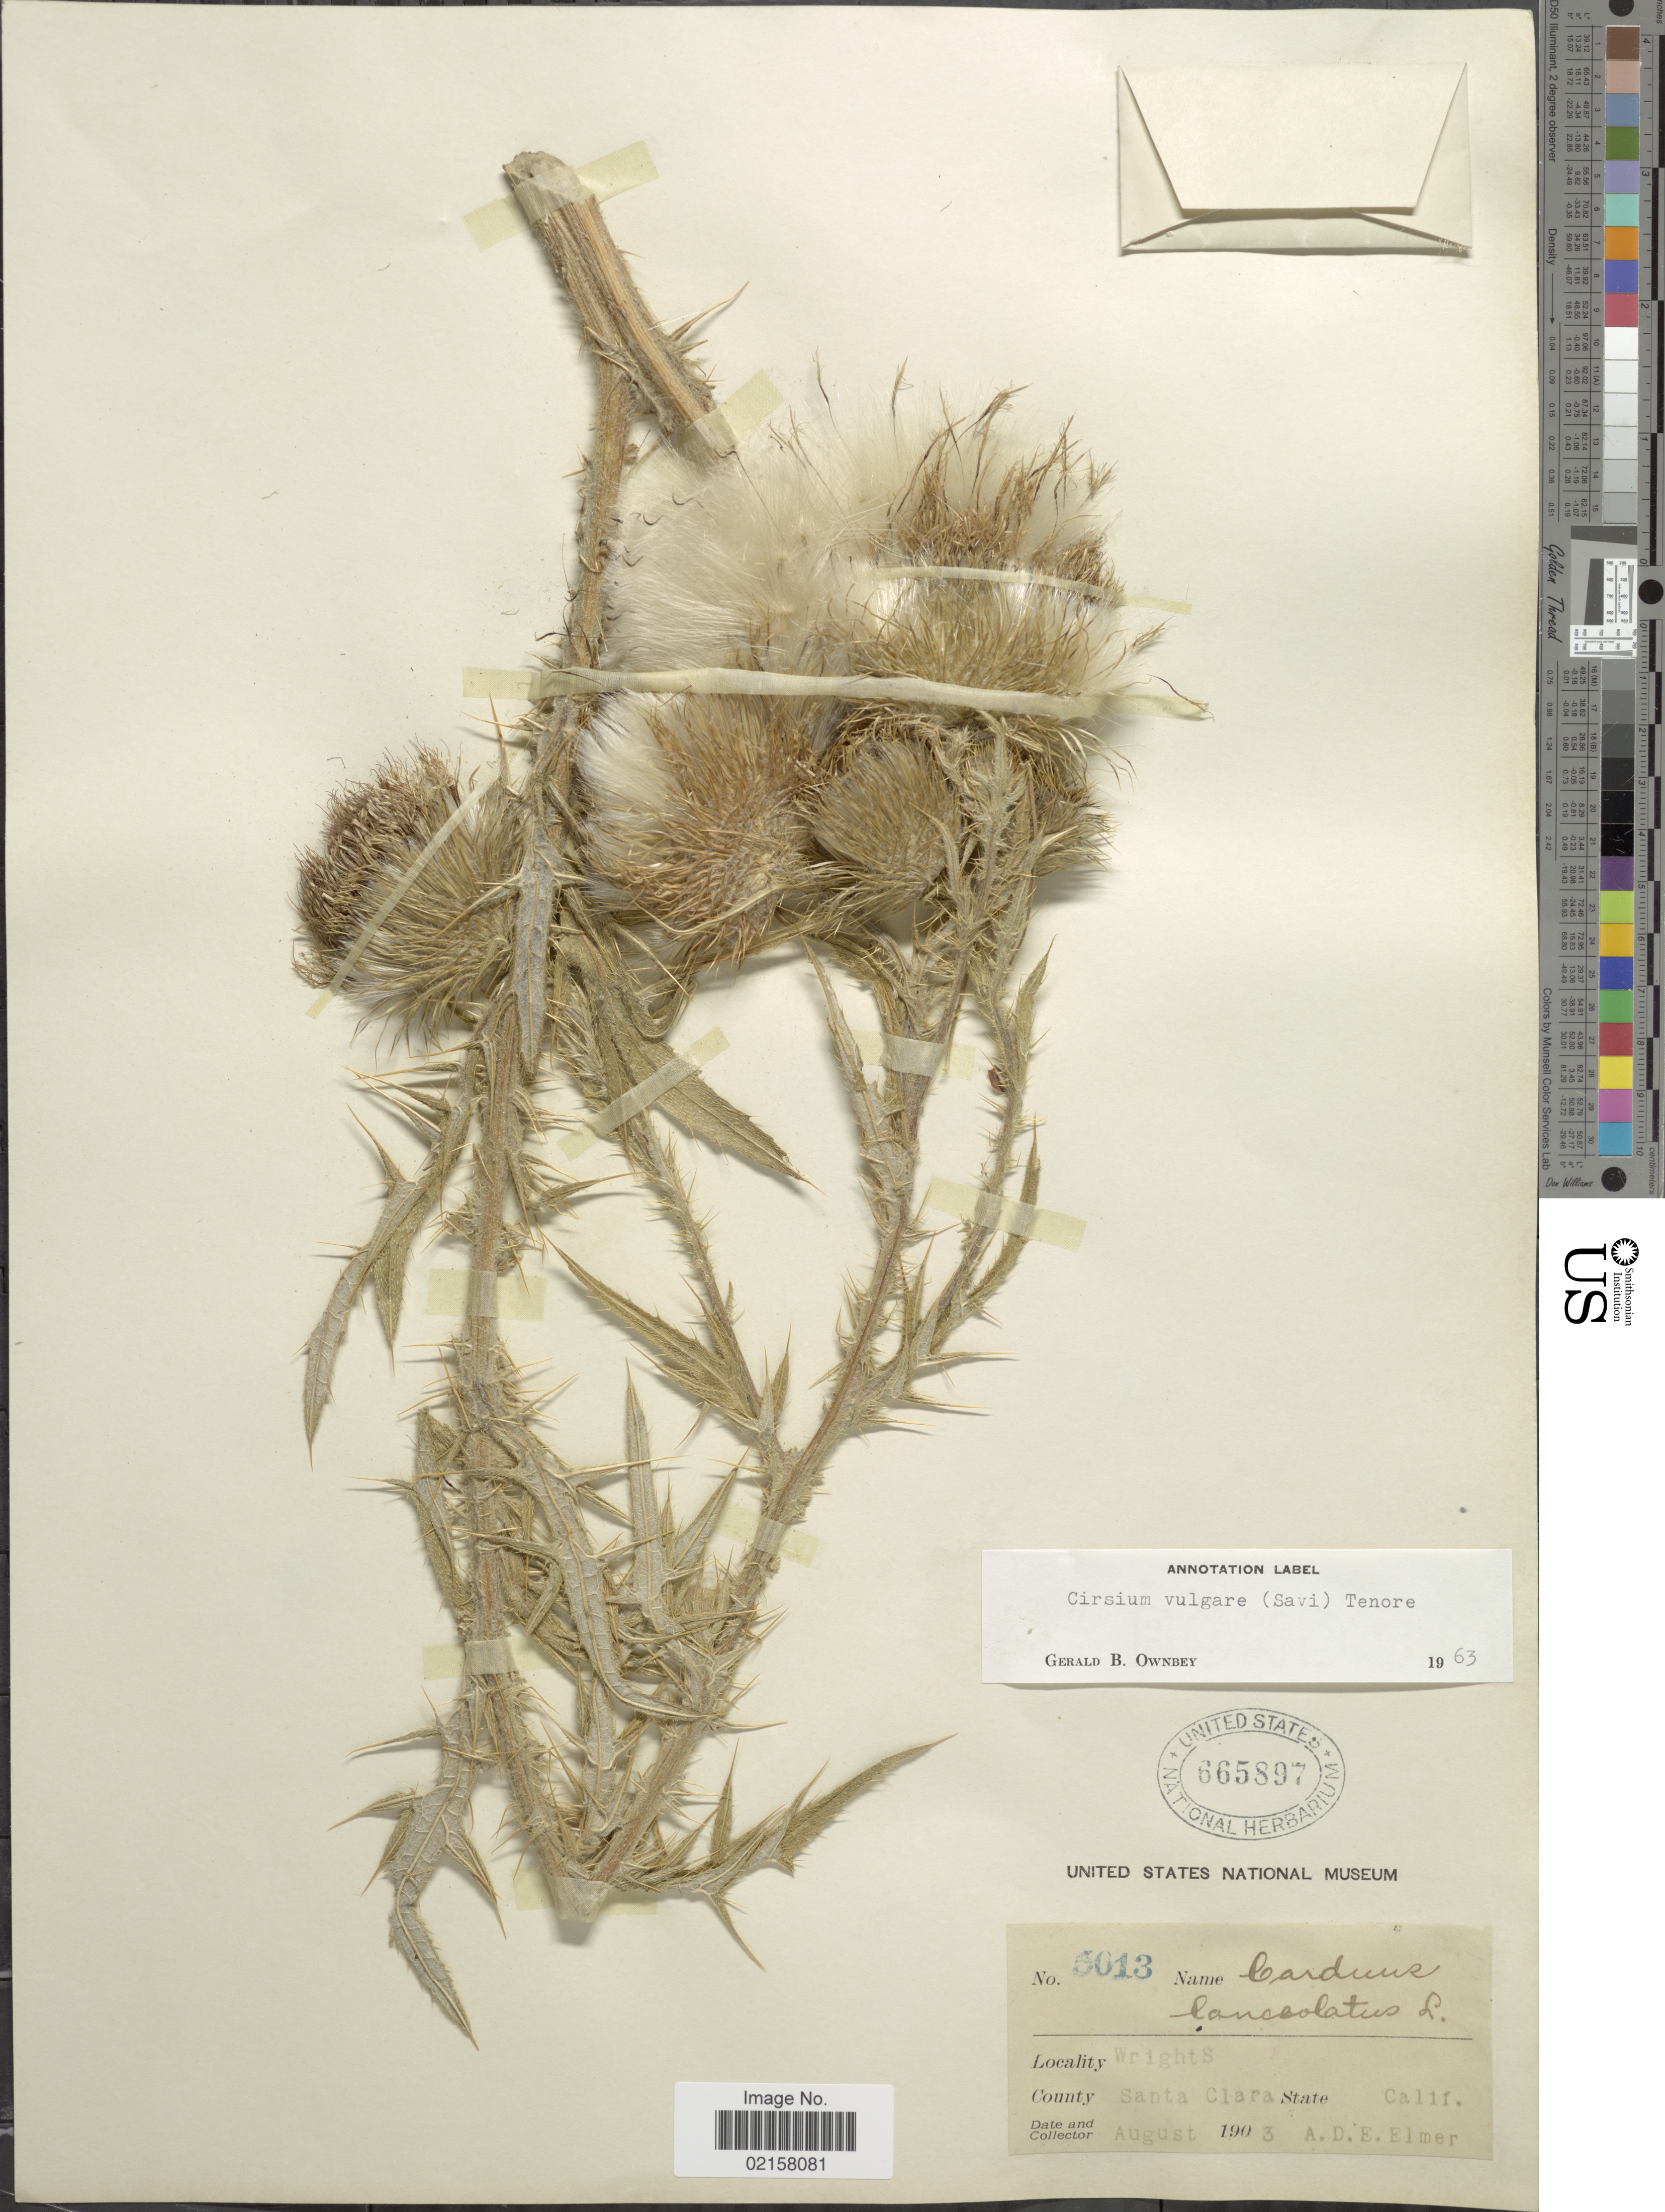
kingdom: Plantae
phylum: Tracheophyta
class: Magnoliopsida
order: Asterales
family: Asteraceae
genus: Cirsium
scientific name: Cirsium vulgare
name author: (Savi) Ten.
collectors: A. D. E. Elmer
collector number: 5013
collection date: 1903-08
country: United States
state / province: California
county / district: Santa Clara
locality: Wrights, County Santa Clara.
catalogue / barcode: US 665897